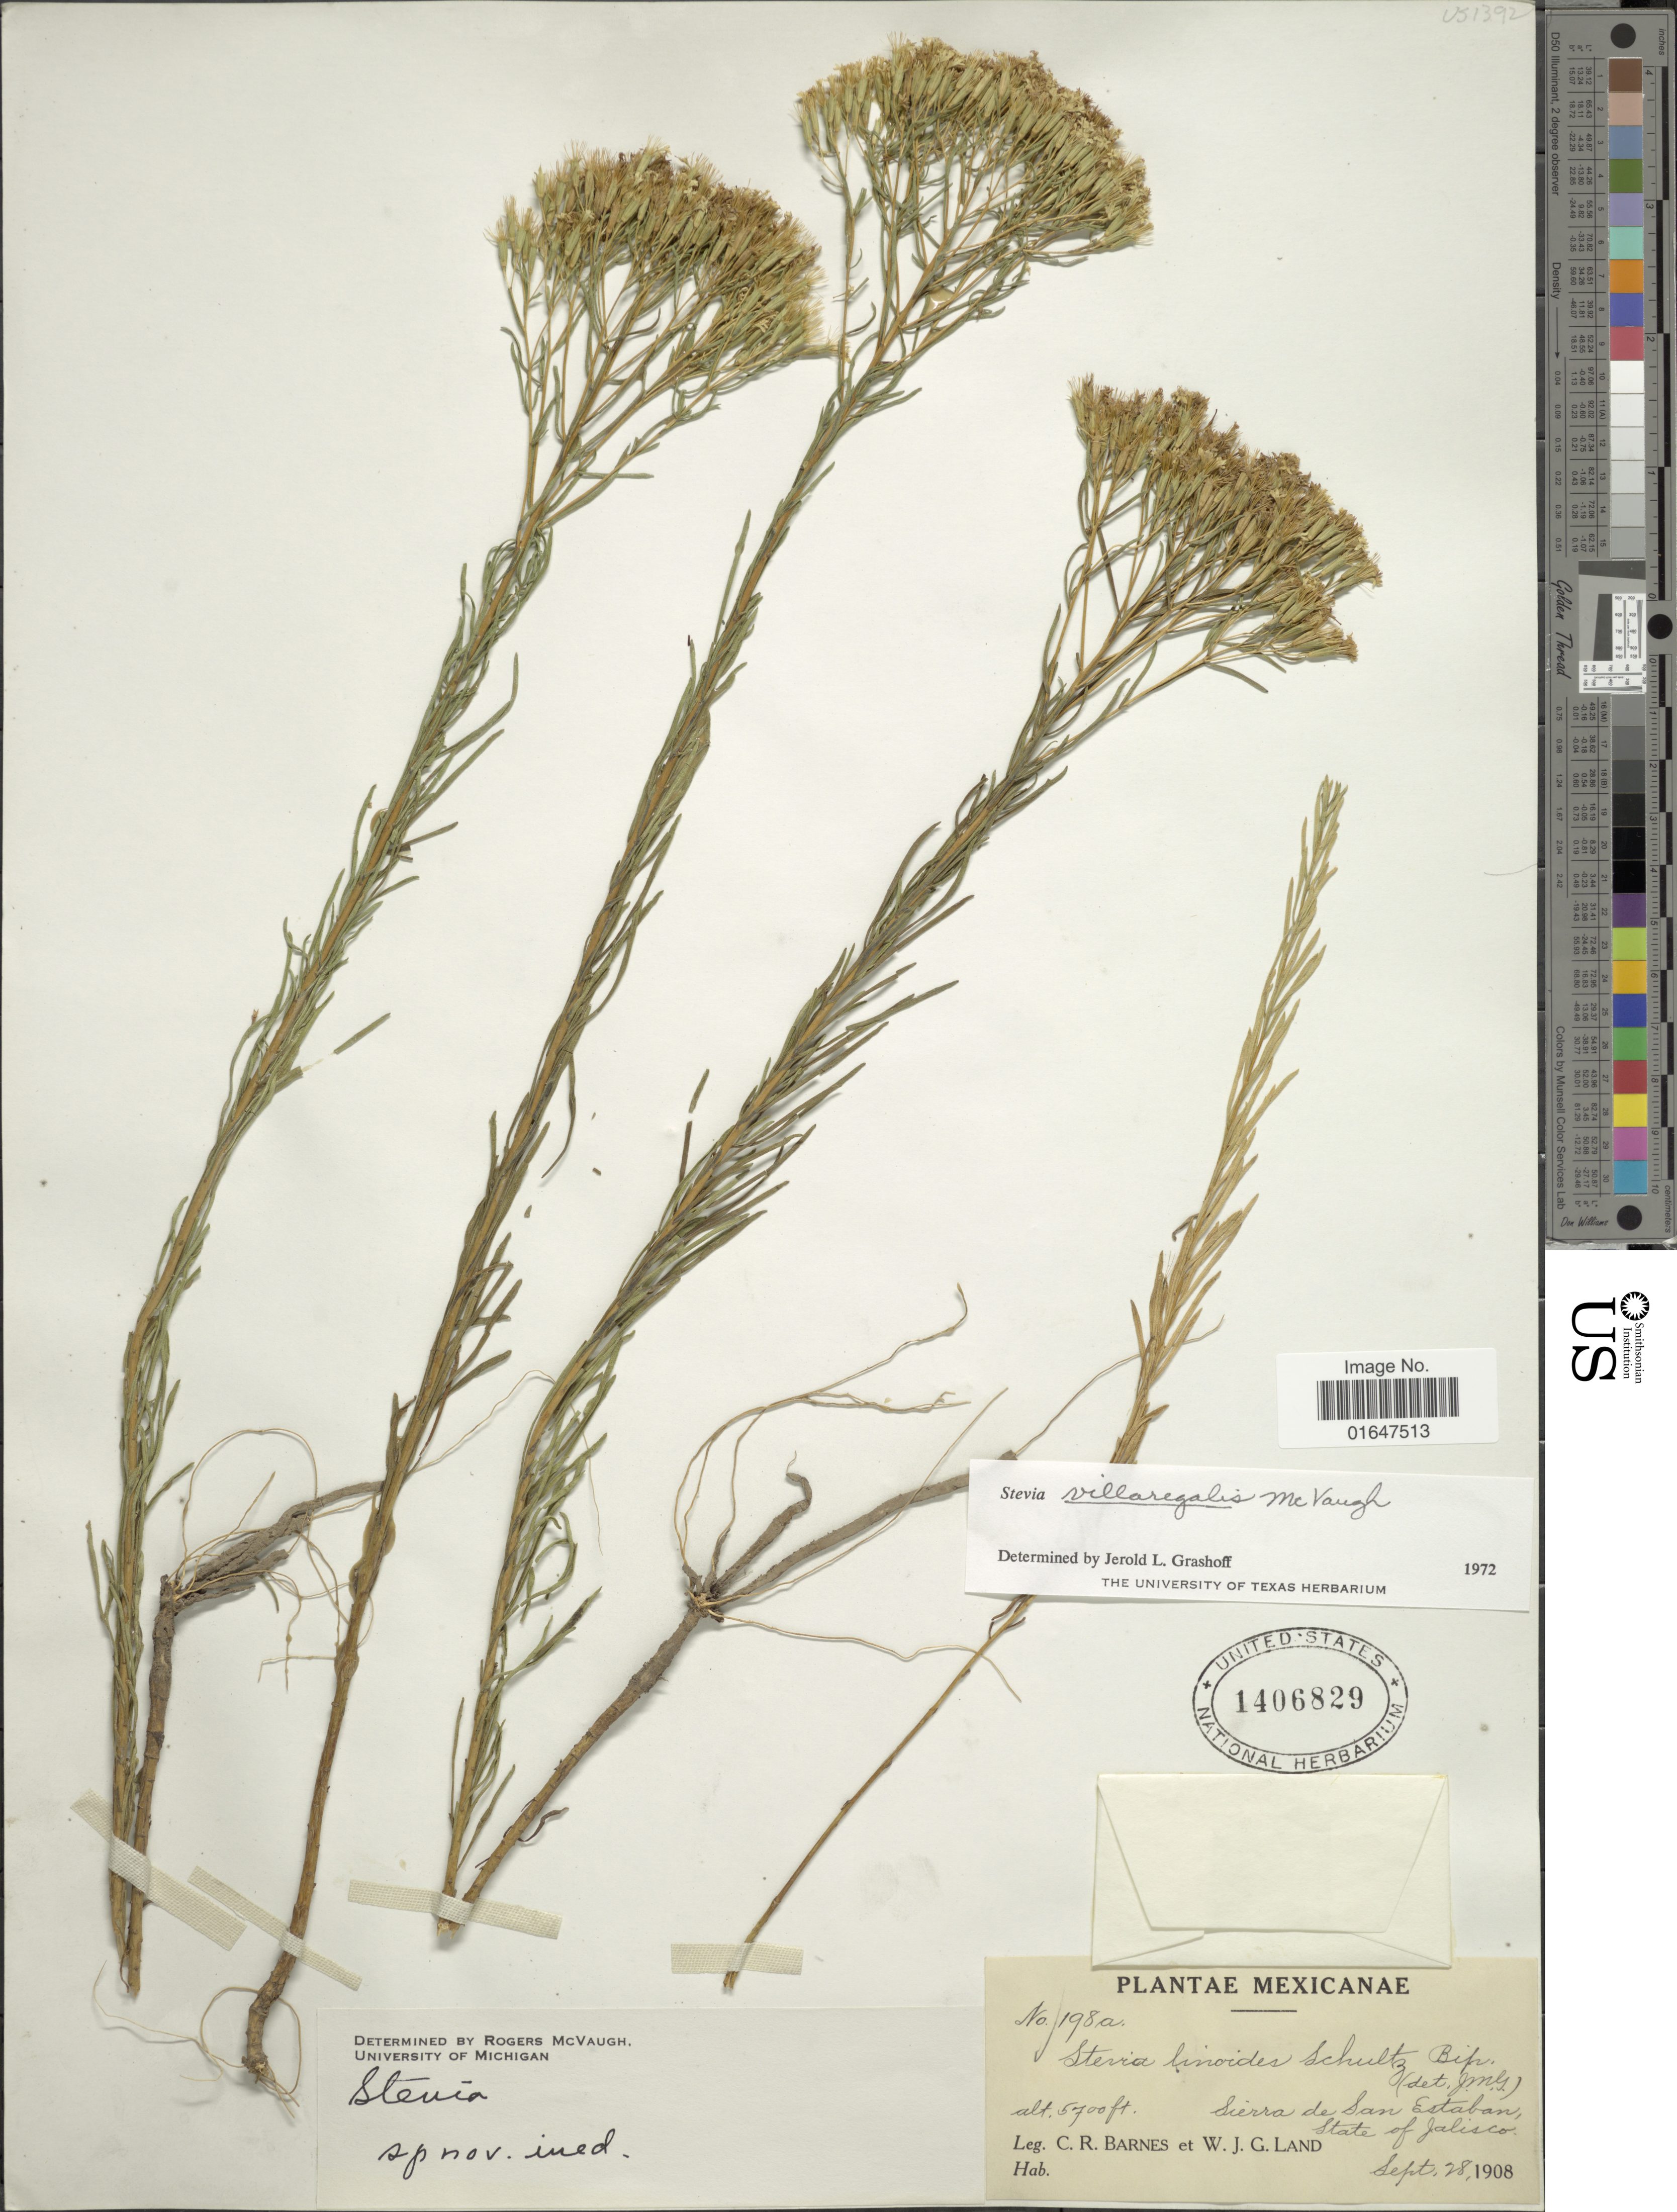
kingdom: Plantae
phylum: Tracheophyta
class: Magnoliopsida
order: Asterales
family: Asteraceae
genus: Stevia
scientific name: Stevia villaregalis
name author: McVaugh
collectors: C. R. Barnes & W. J. G. Land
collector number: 198a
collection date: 1908-09-28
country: Mexico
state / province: Jalisco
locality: Mexicanae, Sierra de San Estaban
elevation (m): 1737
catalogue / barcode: US 1406829